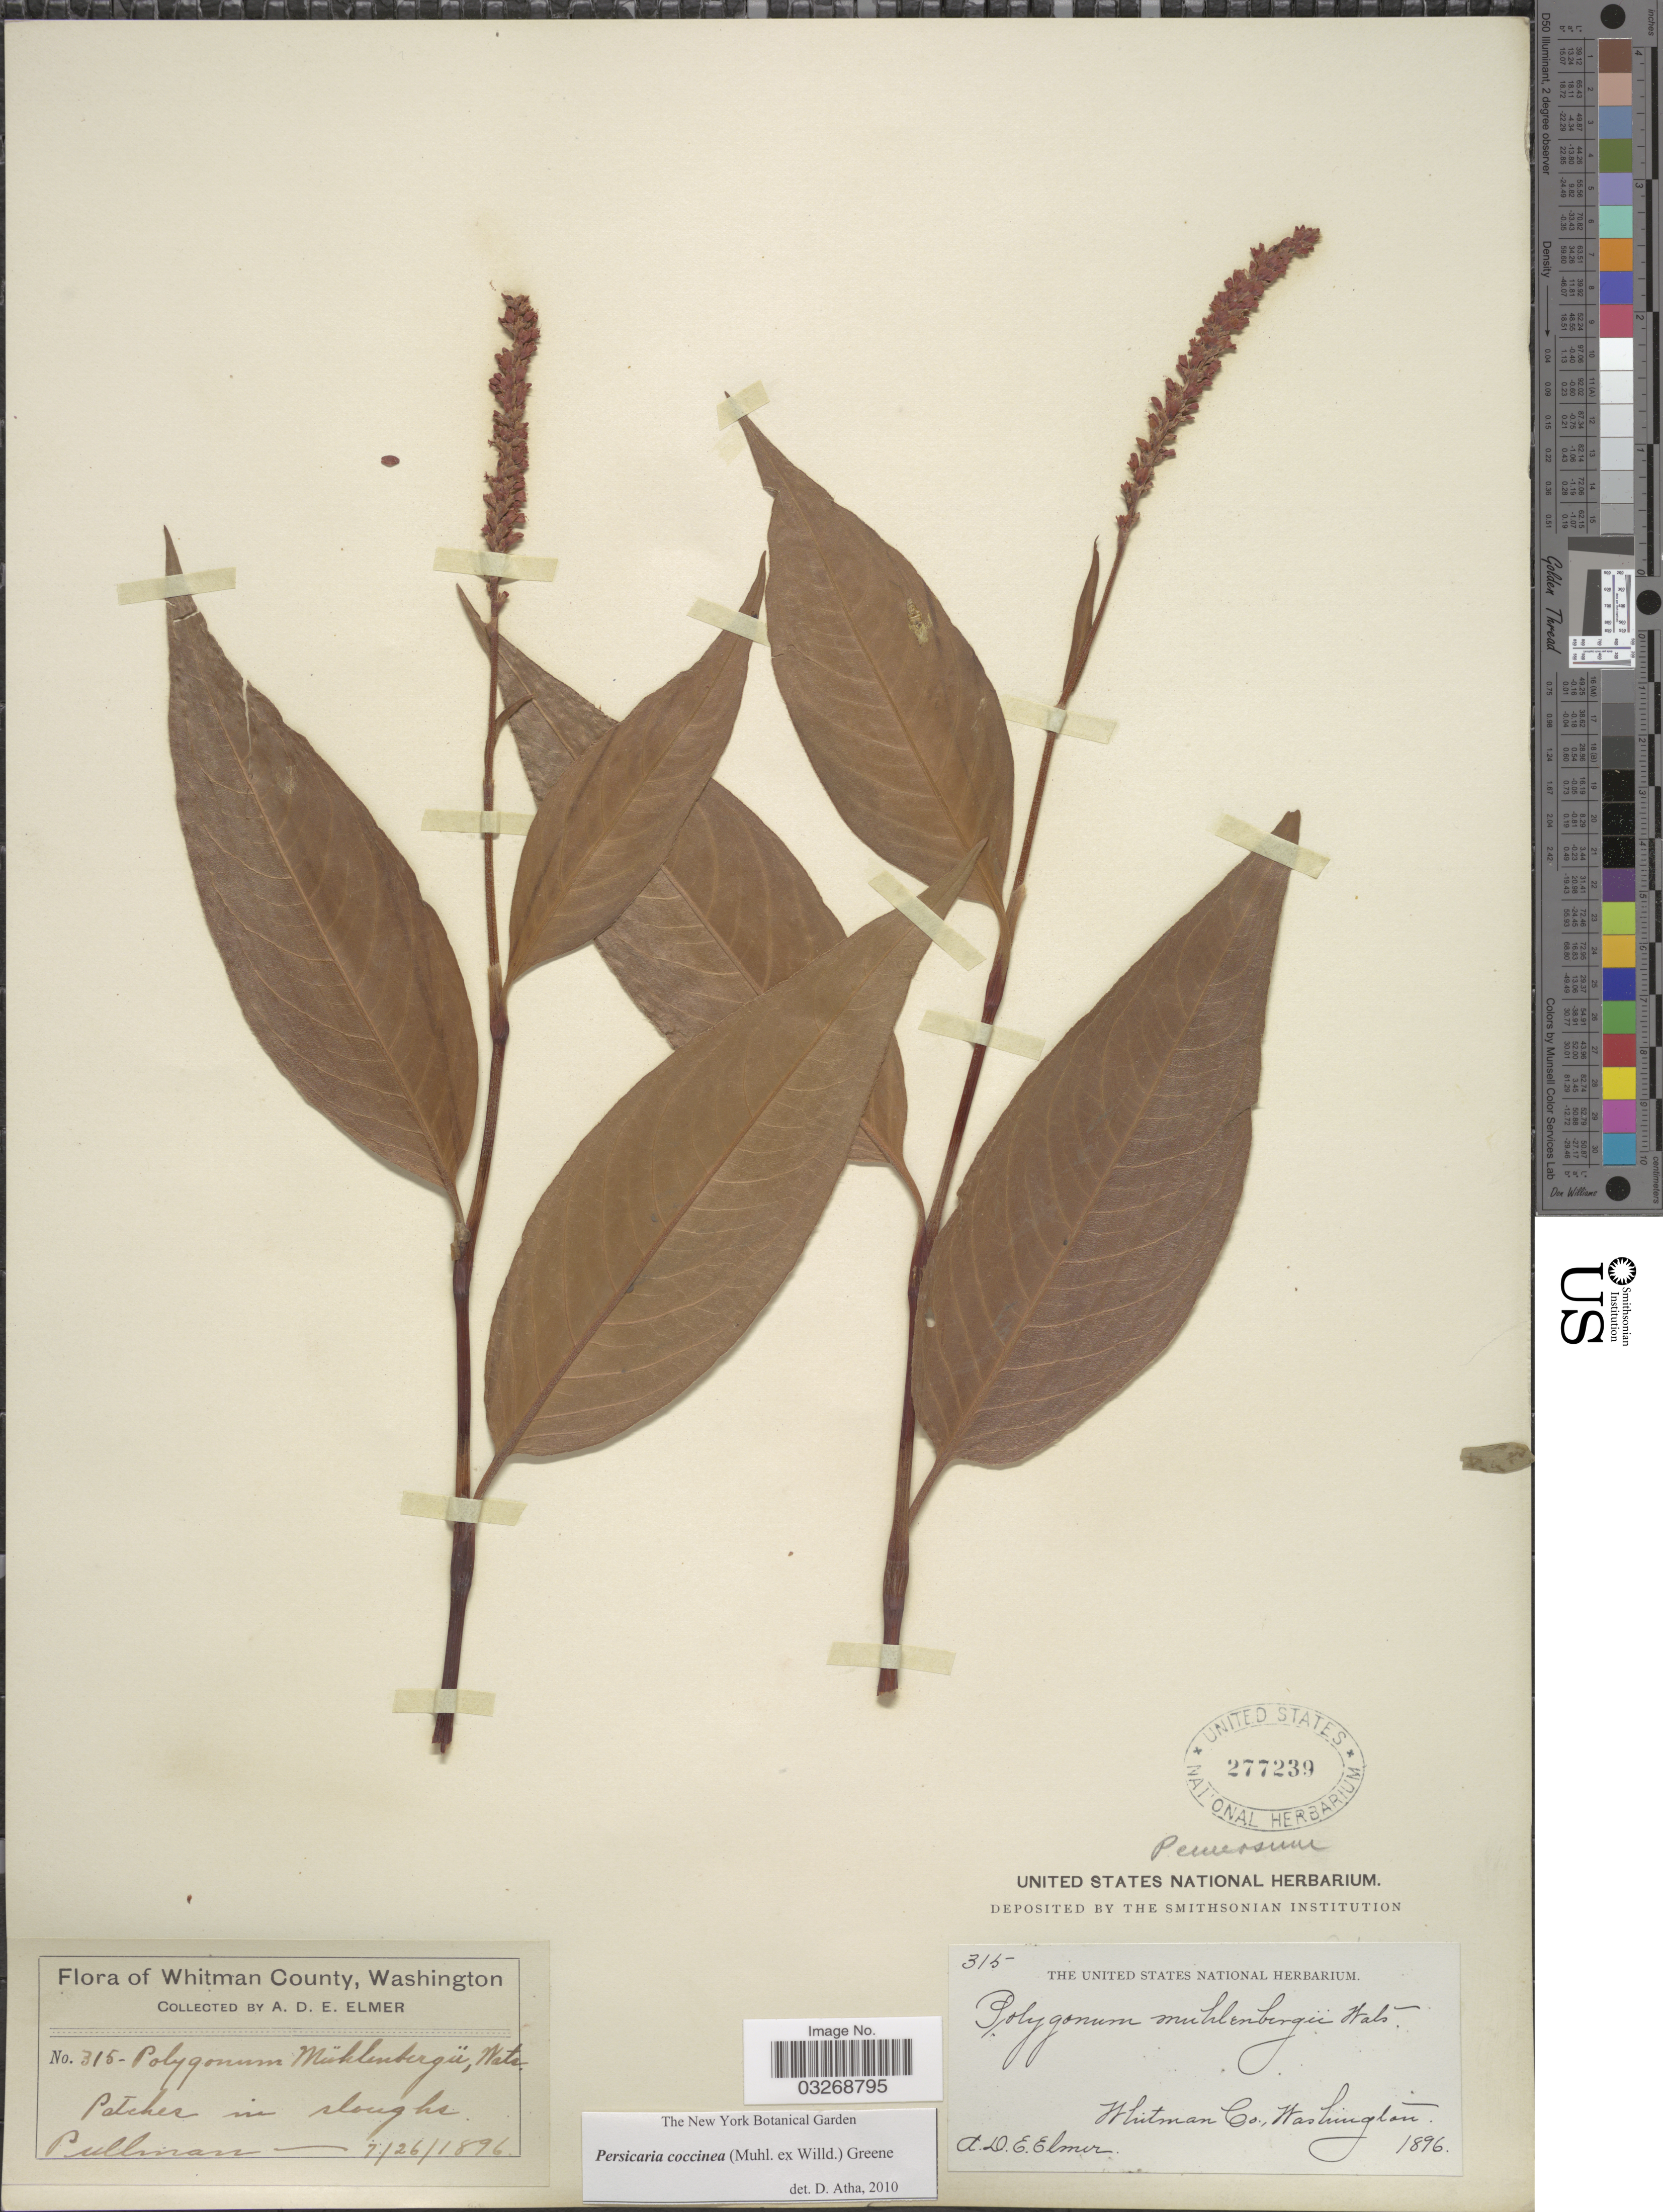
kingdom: Plantae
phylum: Tracheophyta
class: Magnoliopsida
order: Caryophyllales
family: Polygonaceae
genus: Persicaria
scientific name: Persicaria coccinea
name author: (Muhl. ex Willd.) Greene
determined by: Atha, D. E.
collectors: A. D. E. Elmer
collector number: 315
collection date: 1896-07-26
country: United States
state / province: Washington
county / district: Whitman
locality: Whitman County. Pullman.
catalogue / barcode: US 277239